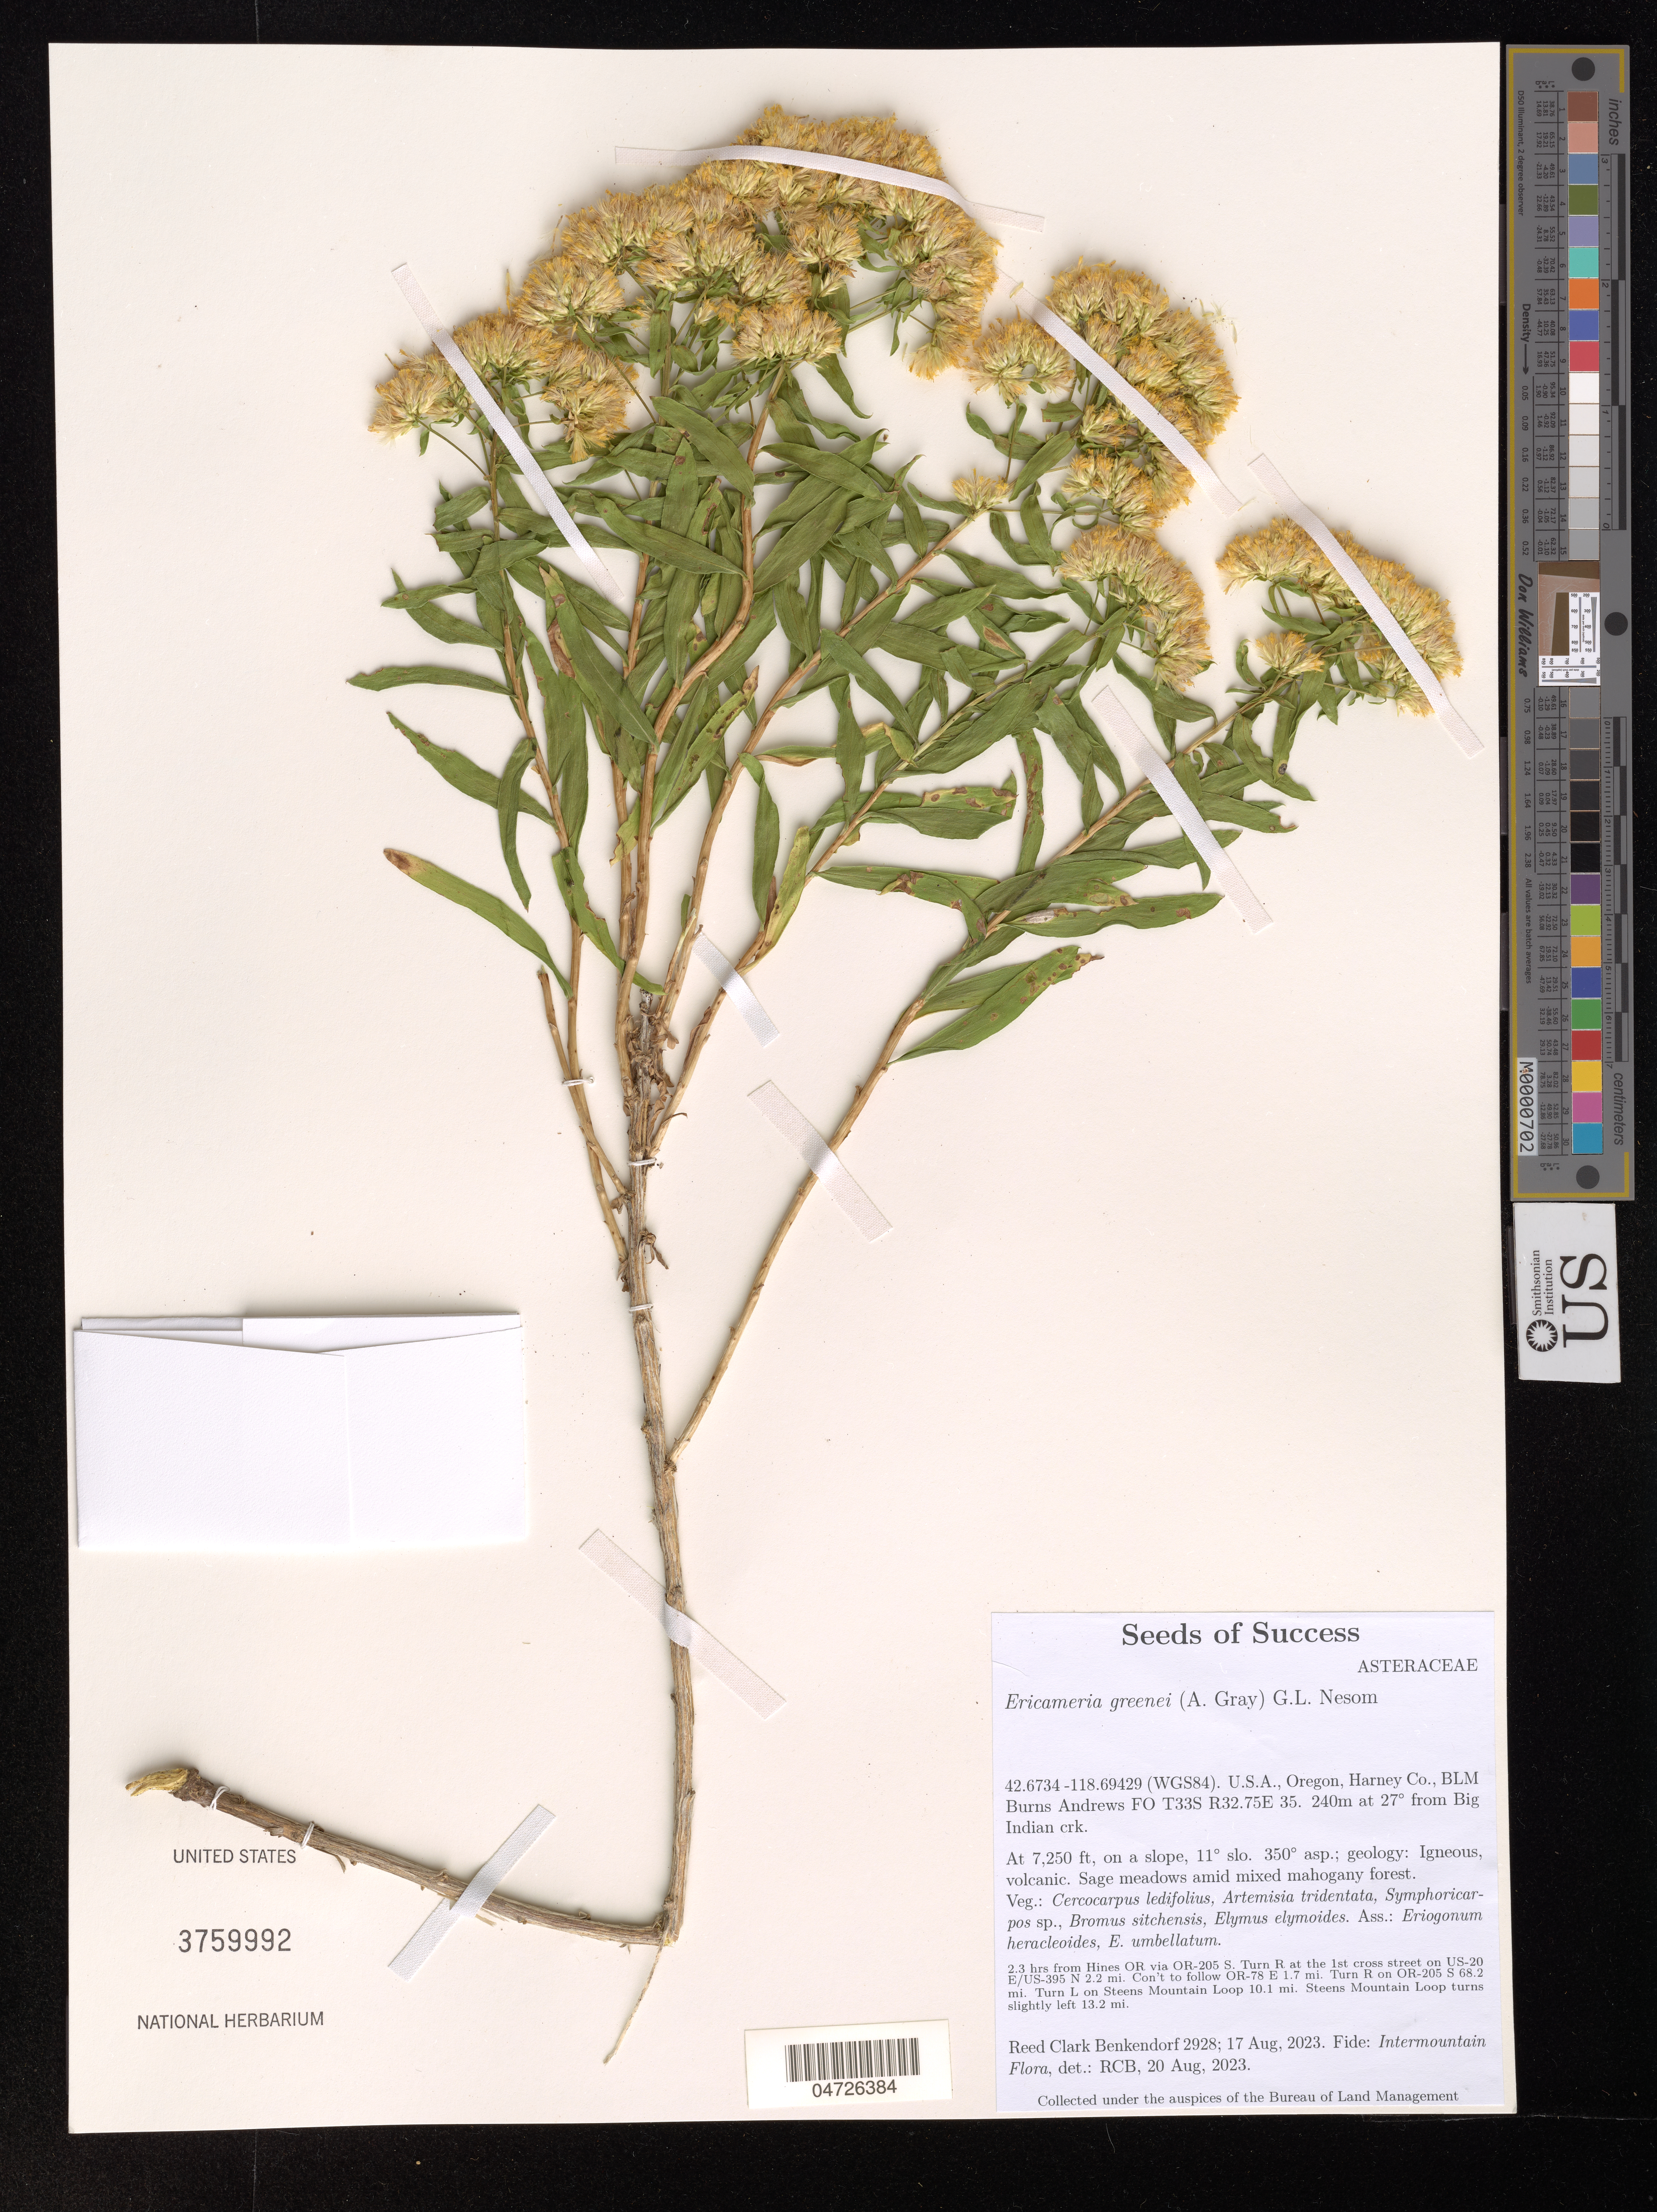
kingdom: Plantae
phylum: Tracheophyta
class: Magnoliopsida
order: Asterales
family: Asteraceae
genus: Ericameria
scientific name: Ericameria greenei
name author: (A. Gray) G.L. Nesom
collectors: R. Benkendorf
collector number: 2928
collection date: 2023-08-17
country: United States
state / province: Oregon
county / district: Harney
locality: (WGS84). Harney Co., BLM Burns Andrews FO T33S R32.75E 35. 240m at 27º from Big Indian crk. 2.3 hrs from Hines OR via OR-205 S. Turn R at the 1st cross street on US-20 E/US-395 N 2.2 mi. Con't to follow OR-78 E 1.7 mi. Turn R on OR-205 S 68.2 mi. Turn L on Steens Mountain Loop 10.1 mi. Steens Mountain Loop turns slightly left 13.2 mi.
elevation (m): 2210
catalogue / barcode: US 3759992